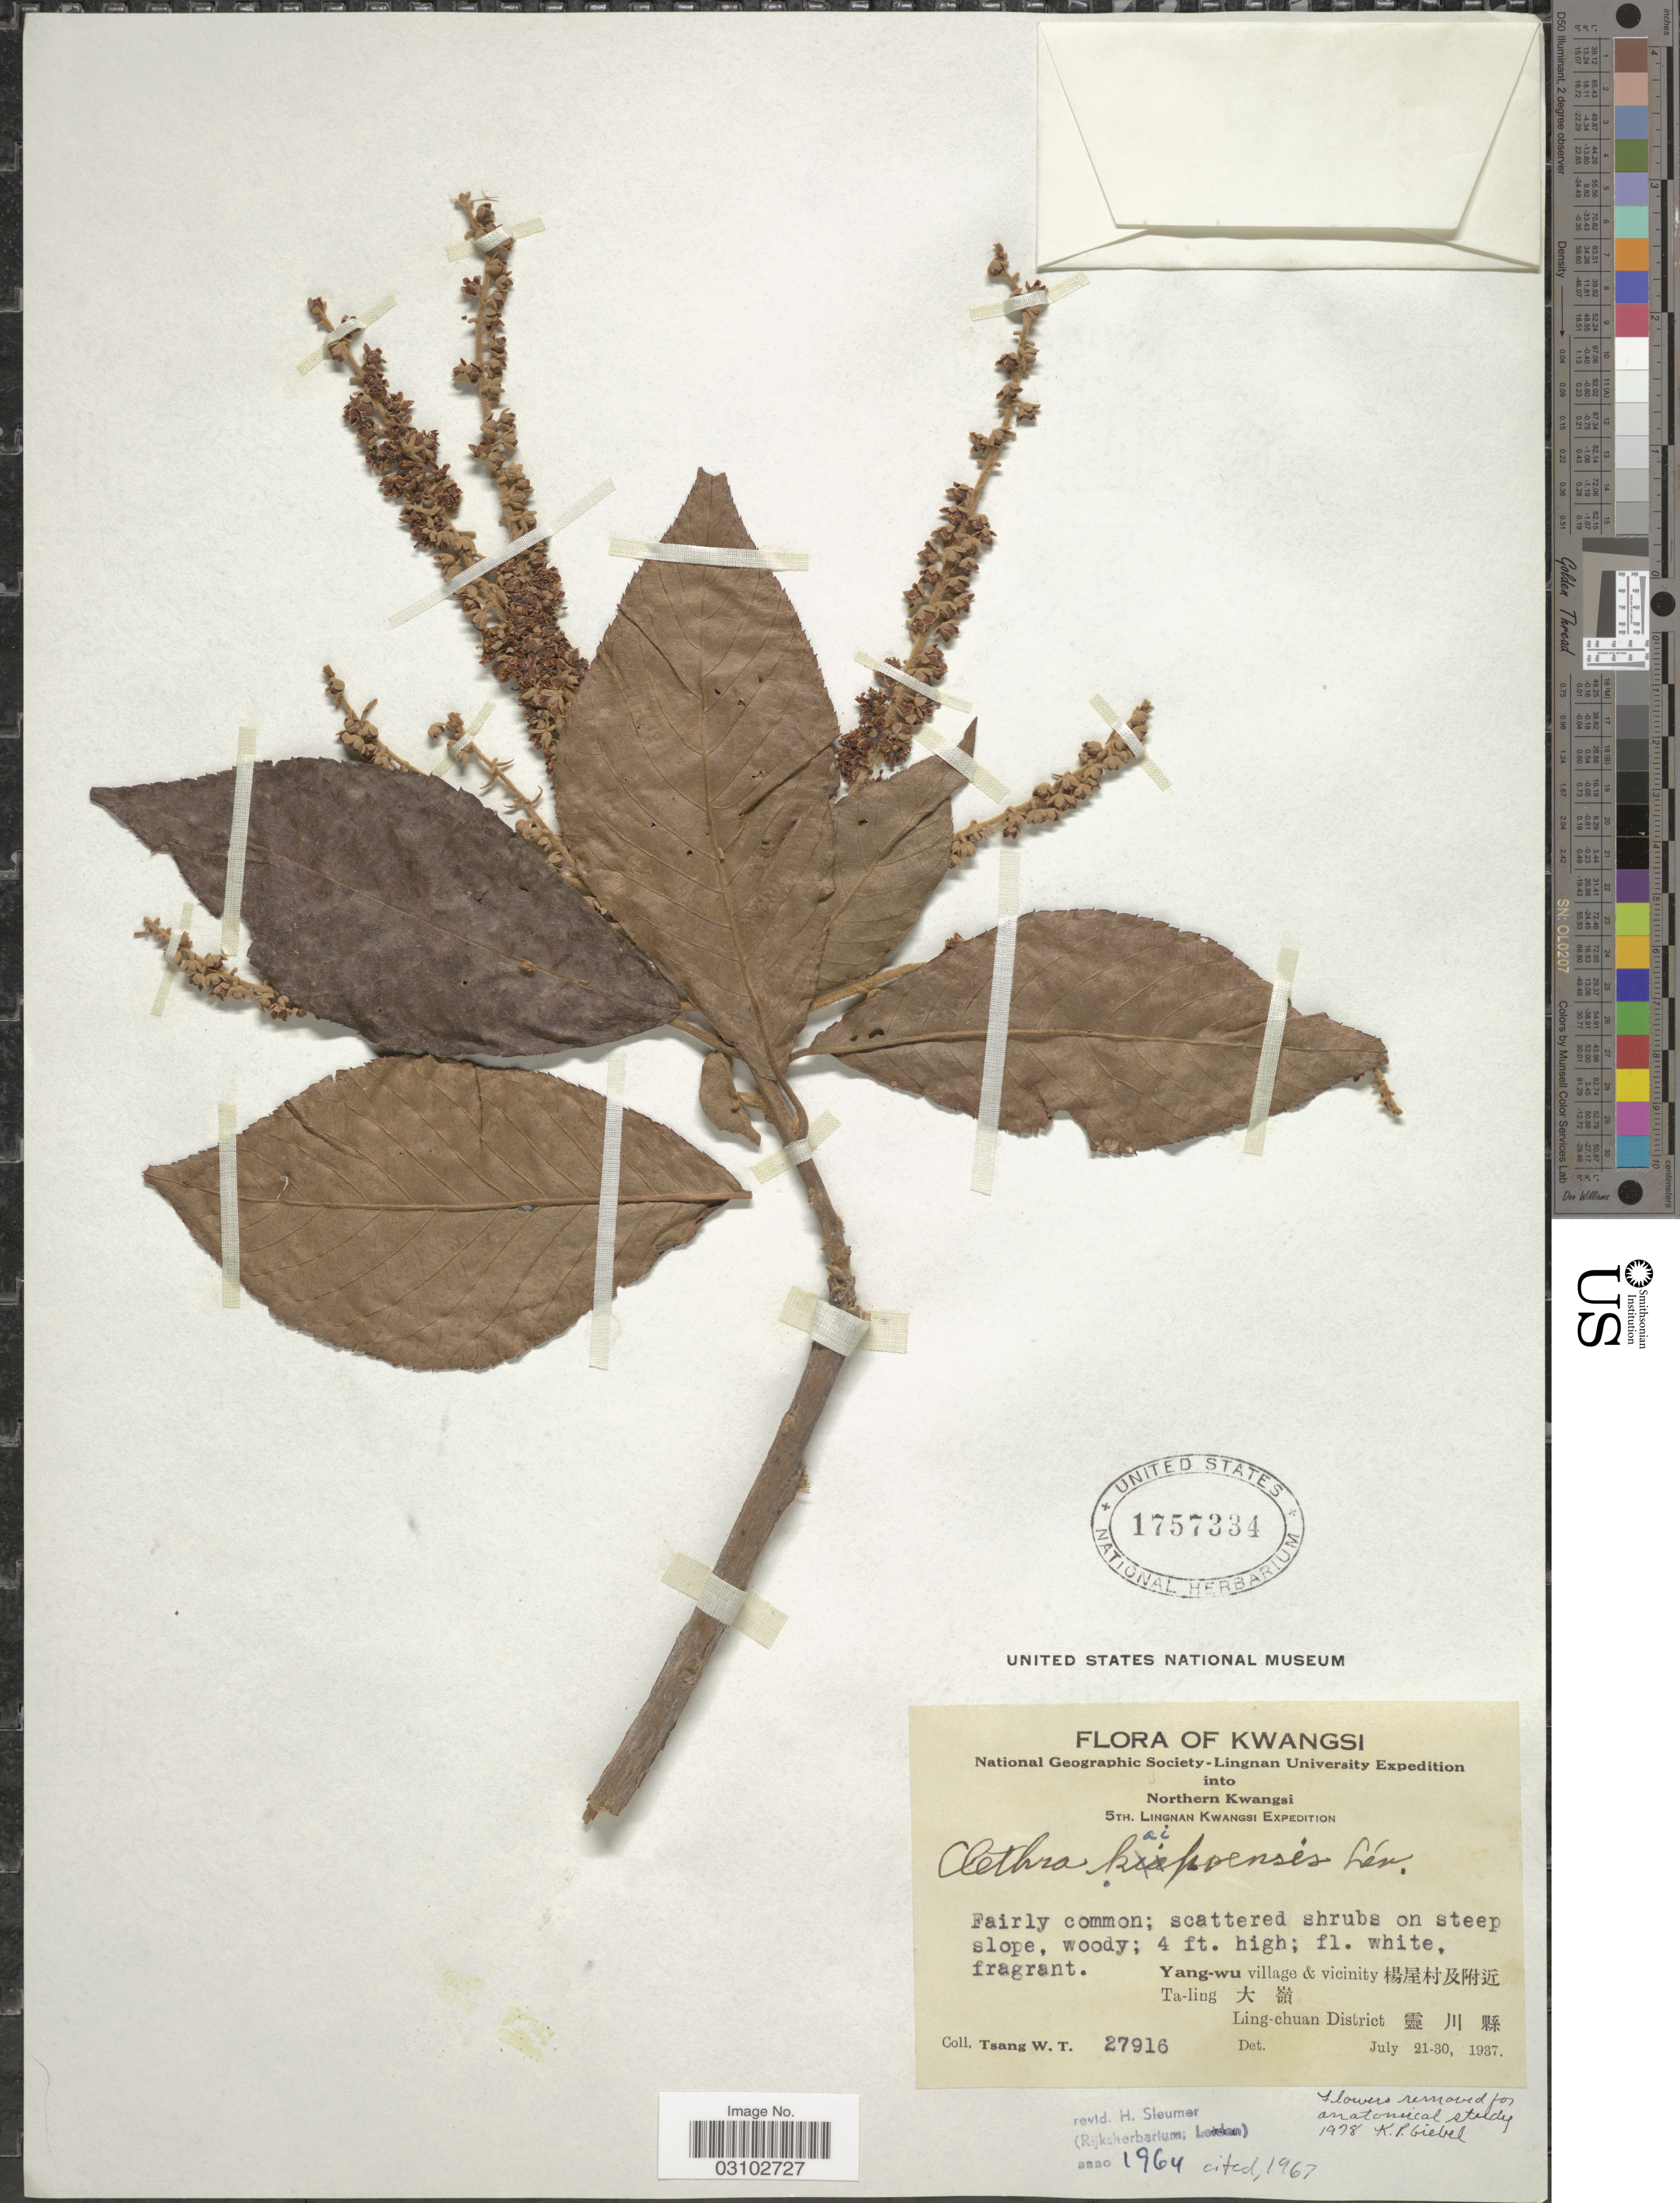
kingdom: Plantae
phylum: Tracheophyta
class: Magnoliopsida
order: Ericales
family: Clethraceae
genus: Clethra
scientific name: Clethra kaipoensis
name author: H. Lév.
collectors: W. T. Tsang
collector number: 27916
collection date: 1937-07-21/1937-07-30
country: China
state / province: Guangxi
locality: Kwangsi. Northern Kwangsi. Yang-wu village & vicinity. Ta-ling, Ling-chuan District.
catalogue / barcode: US 1757334